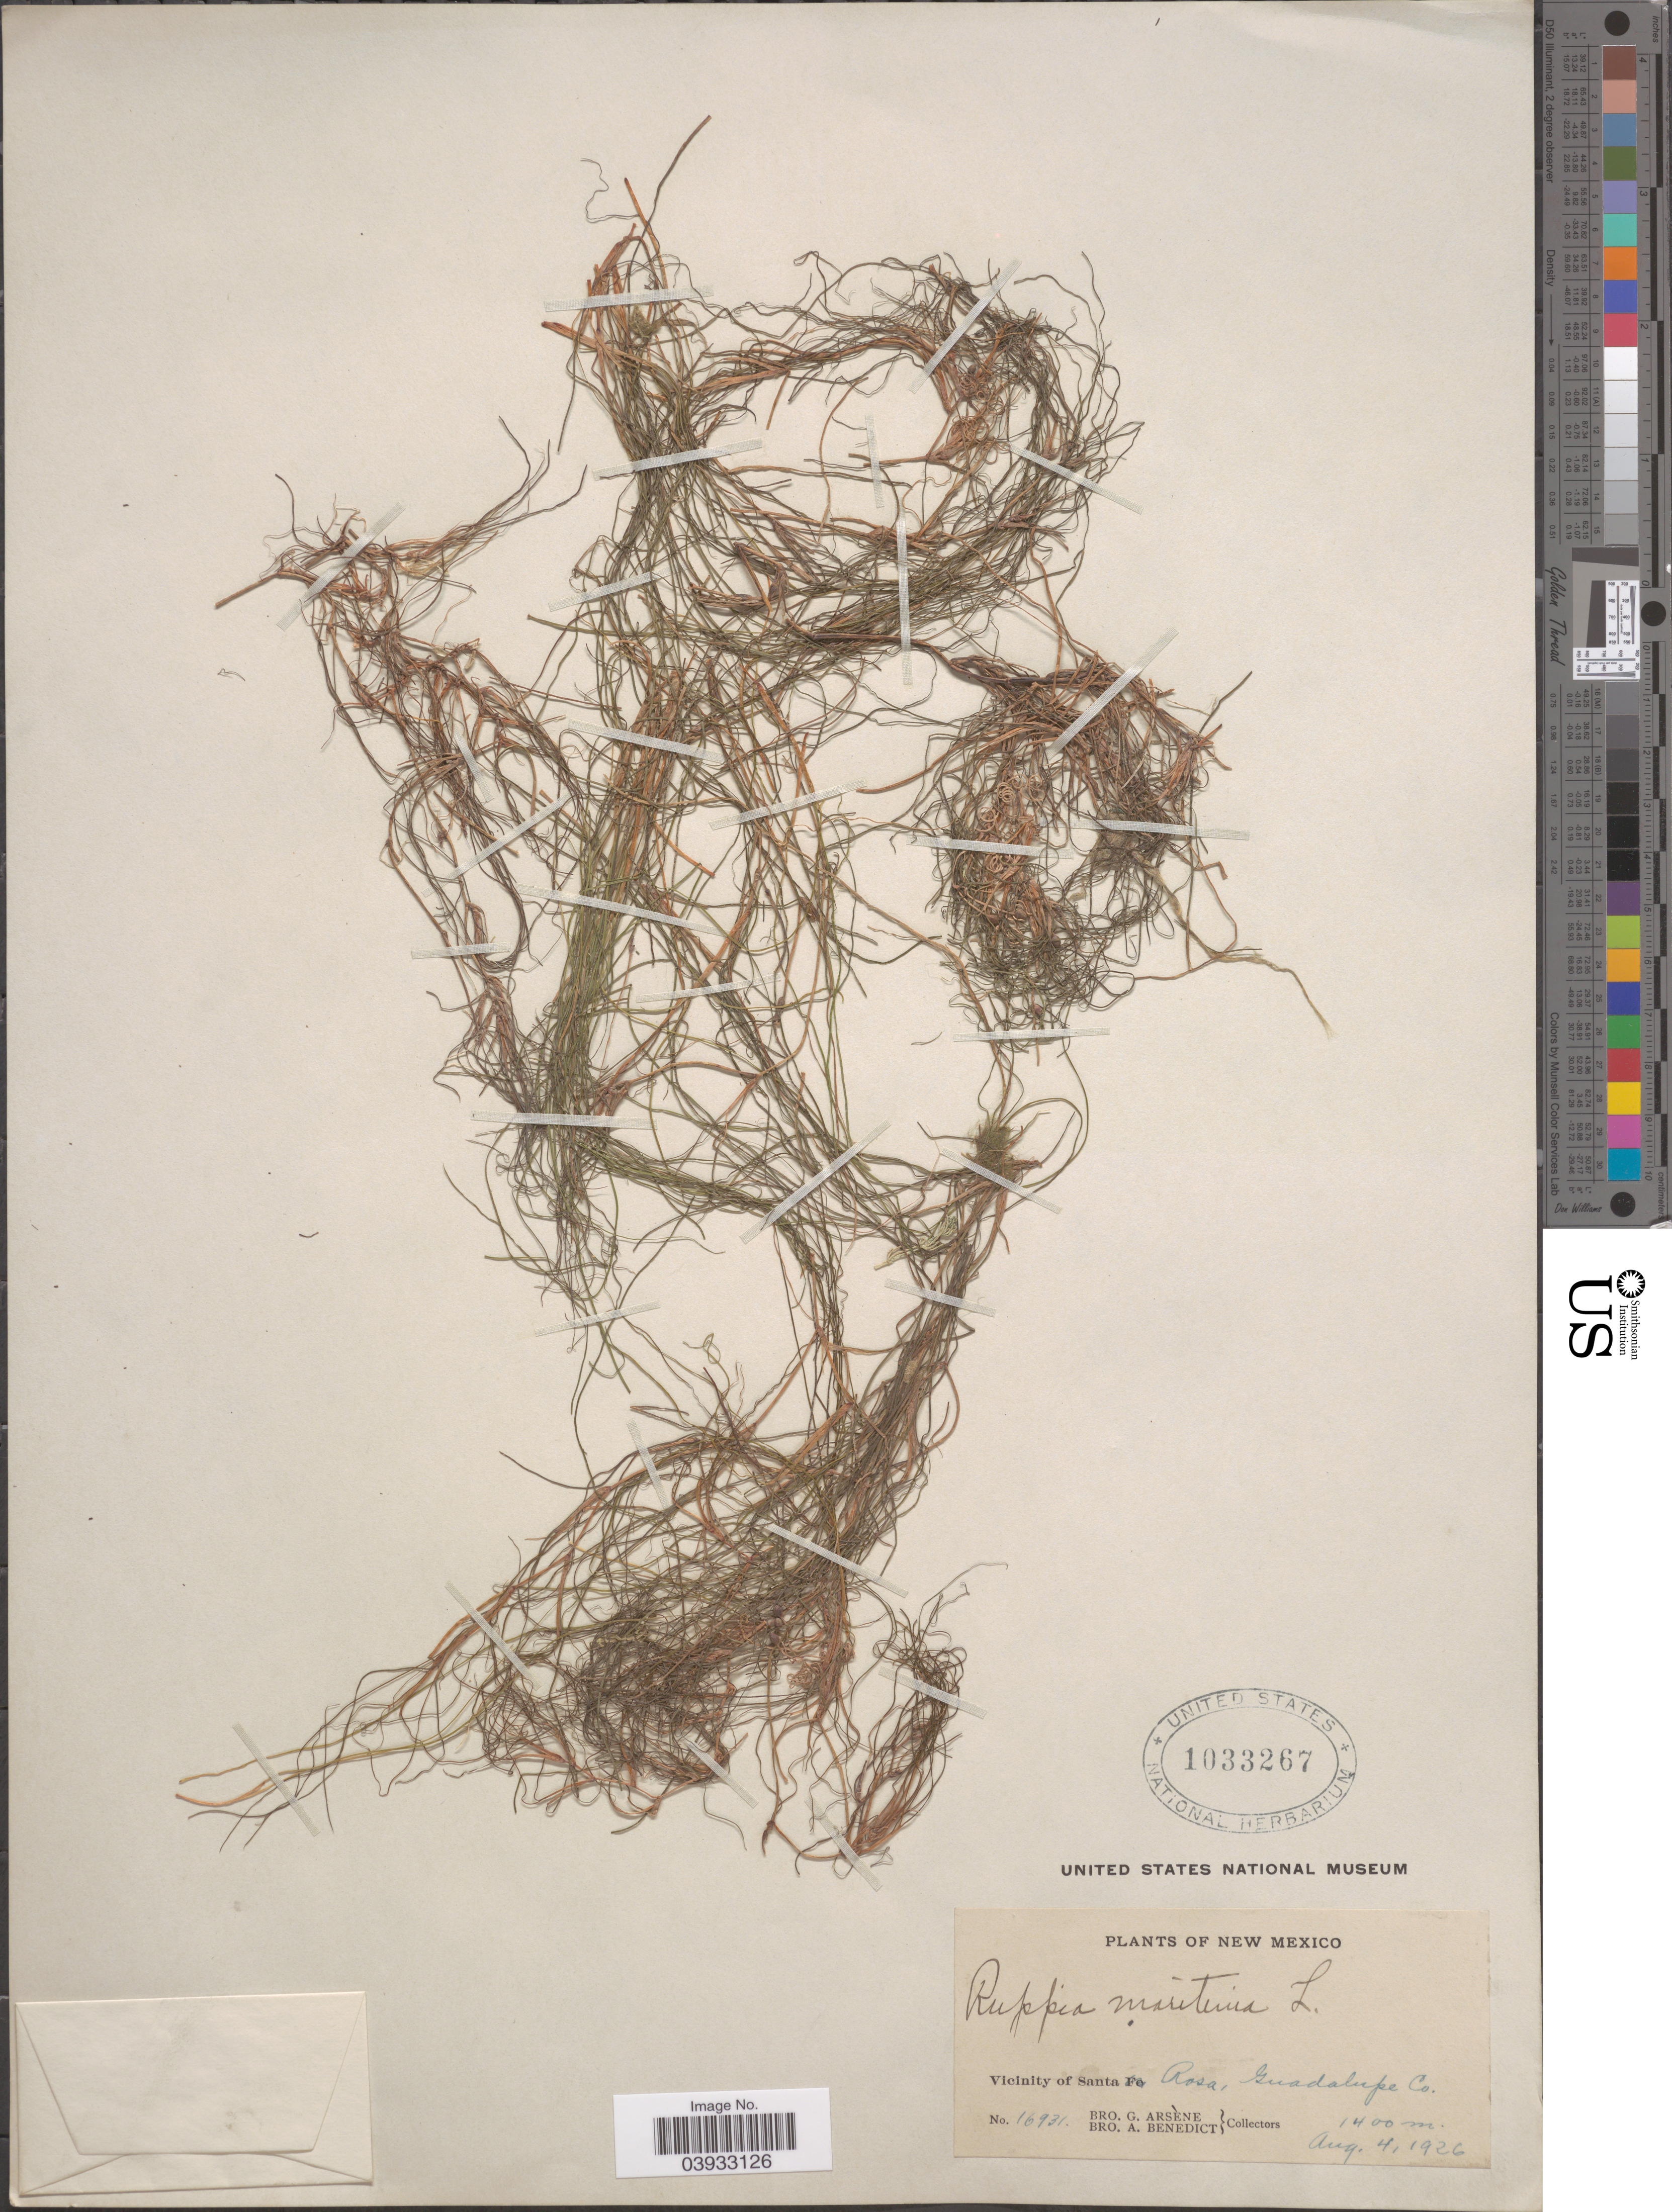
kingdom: Plantae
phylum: Tracheophyta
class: Liliopsida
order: Alismatales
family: Ruppiaceae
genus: Ruppia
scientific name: Ruppia maritima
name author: L.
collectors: Bro. G. Arsène & Bro. A. Benedict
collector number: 16931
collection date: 1926-08-04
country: United States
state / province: New Mexico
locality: Vicinity of Santa Rosa, Guadalupe Co.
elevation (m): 1400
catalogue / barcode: US 1033267